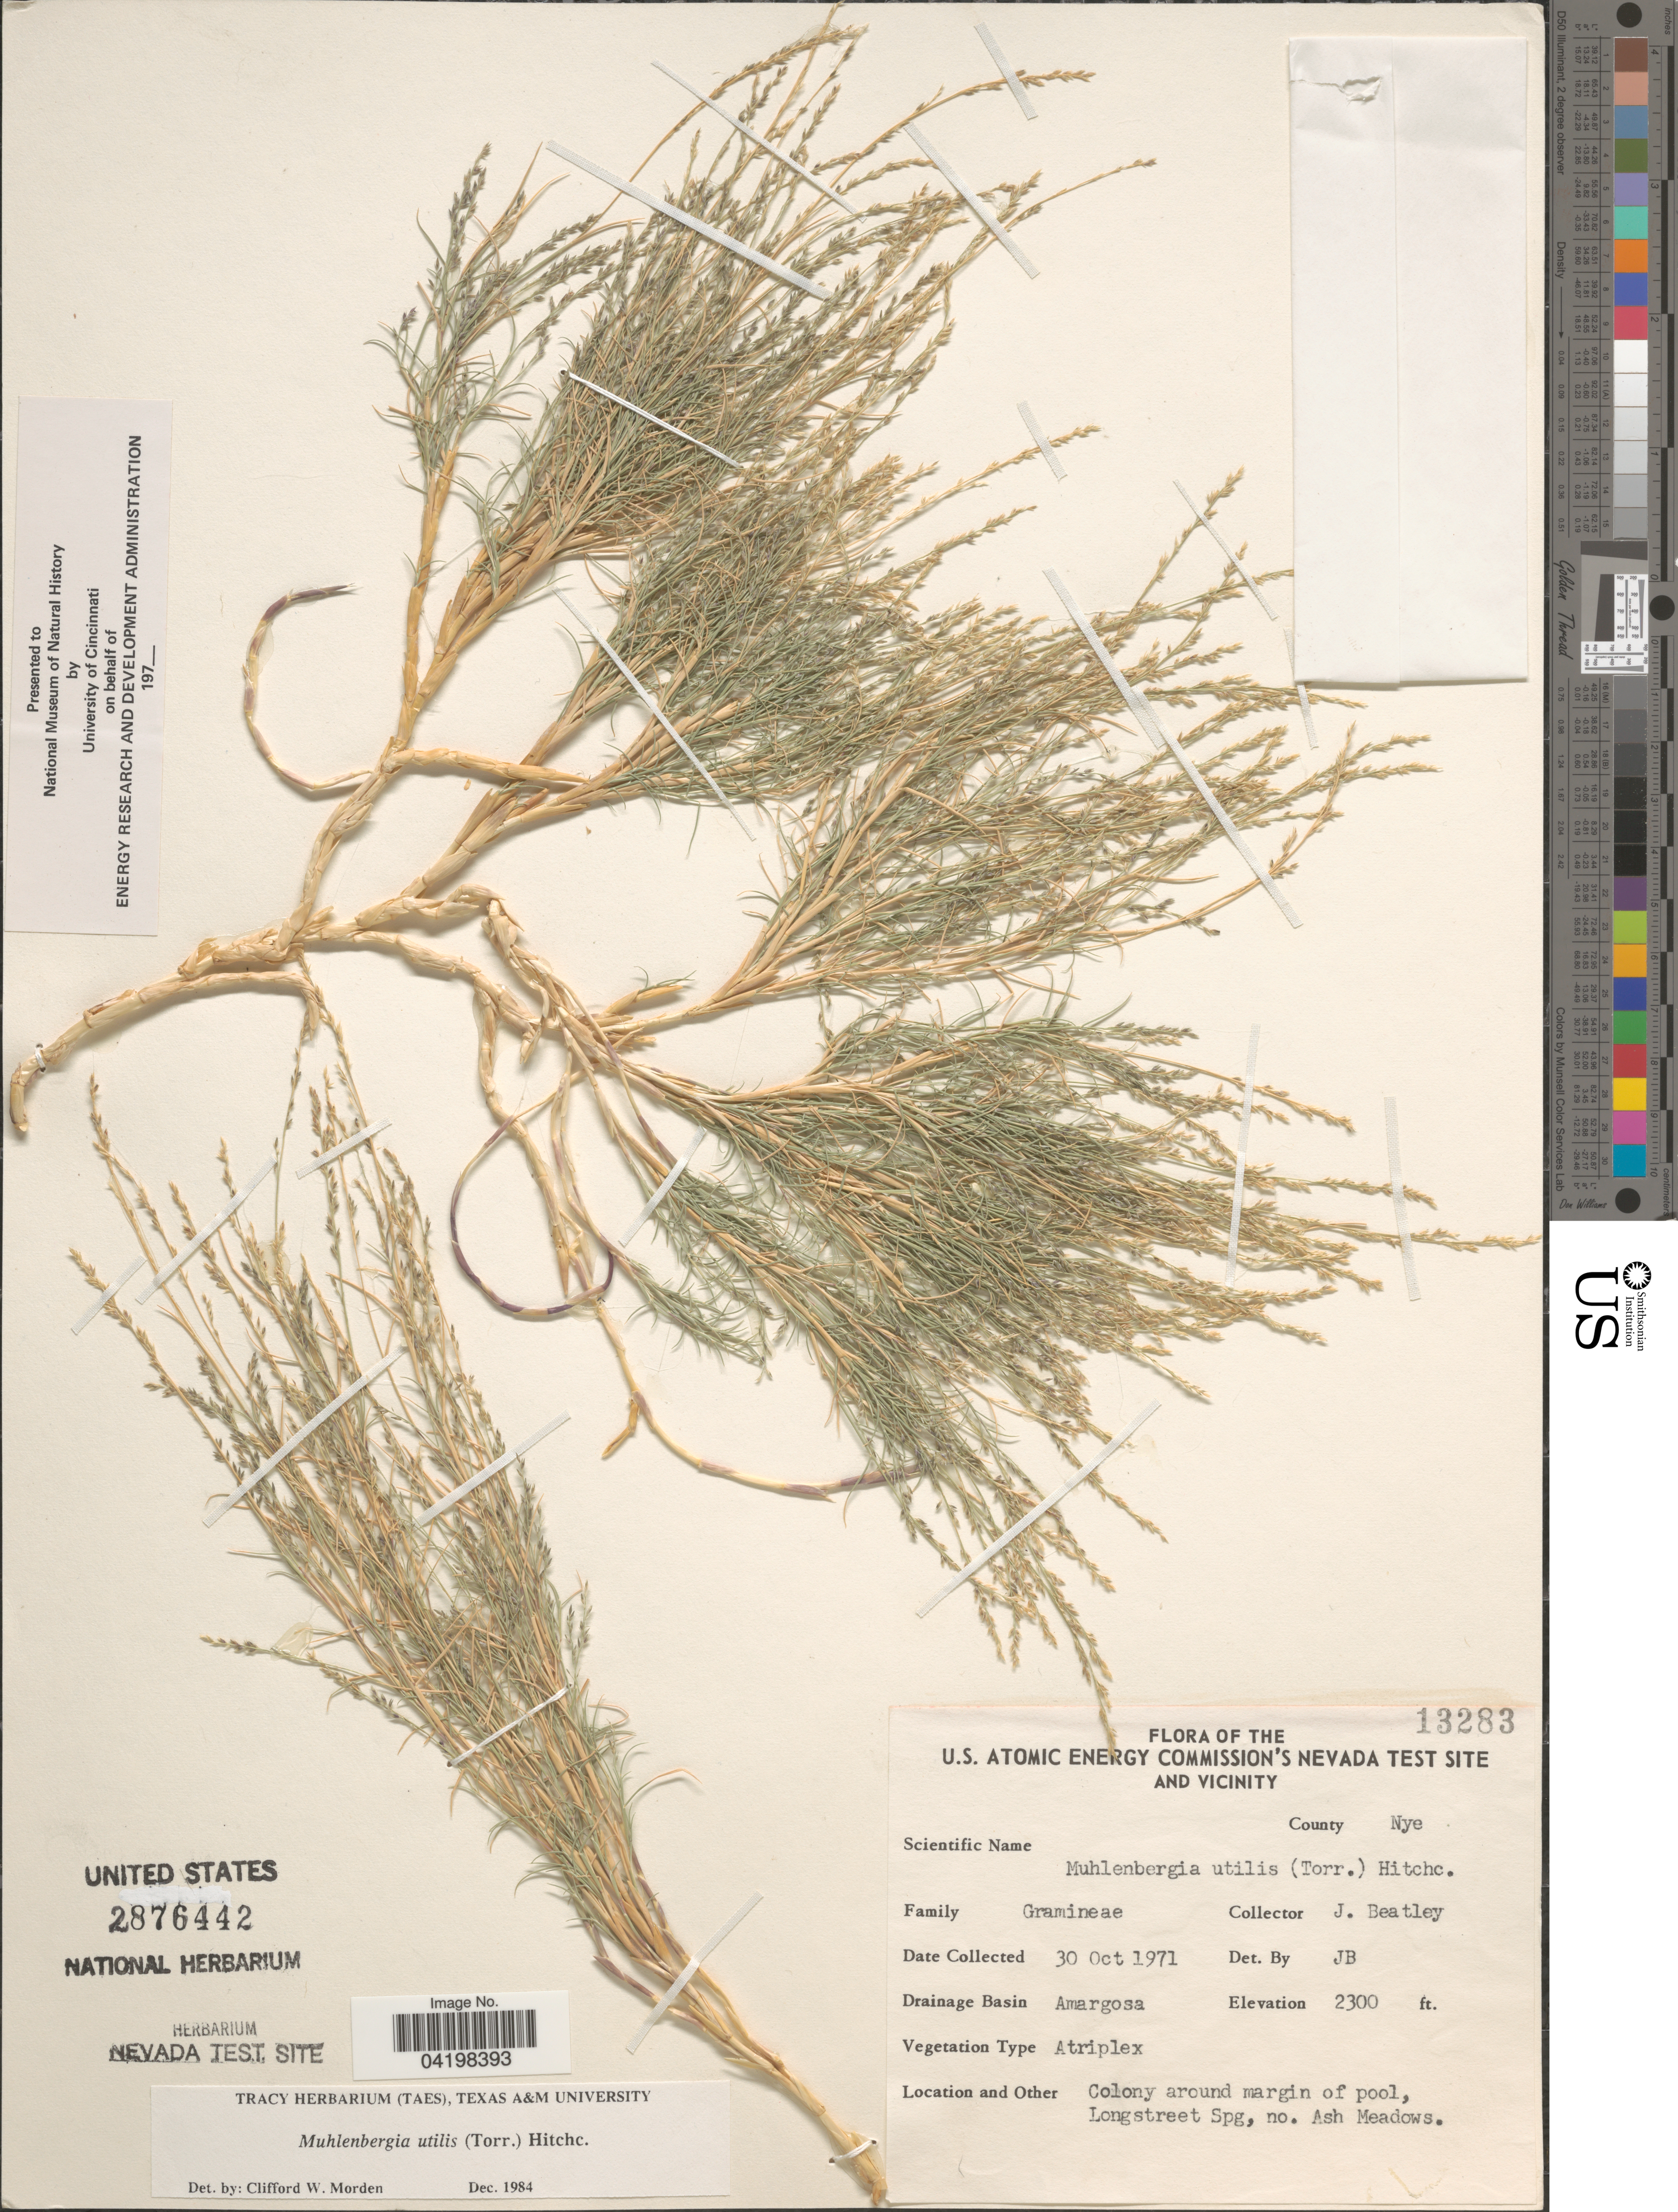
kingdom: Plantae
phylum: Tracheophyta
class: Liliopsida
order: Poales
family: Poaceae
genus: Muhlenbergia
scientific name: Muhlenbergia utilis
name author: (Torr.) Hitchc.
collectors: J. C. Beatley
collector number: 13283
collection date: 1971-10-30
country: United States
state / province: Nevada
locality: U.S. Atomic Energy Commission's Nevada Test Site and Vicinity. County Nye. Drainage Basin Amargosa. Colony around margin of pool, Longstreet Spg, no. Ash Meadows.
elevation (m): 701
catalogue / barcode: US 2876442